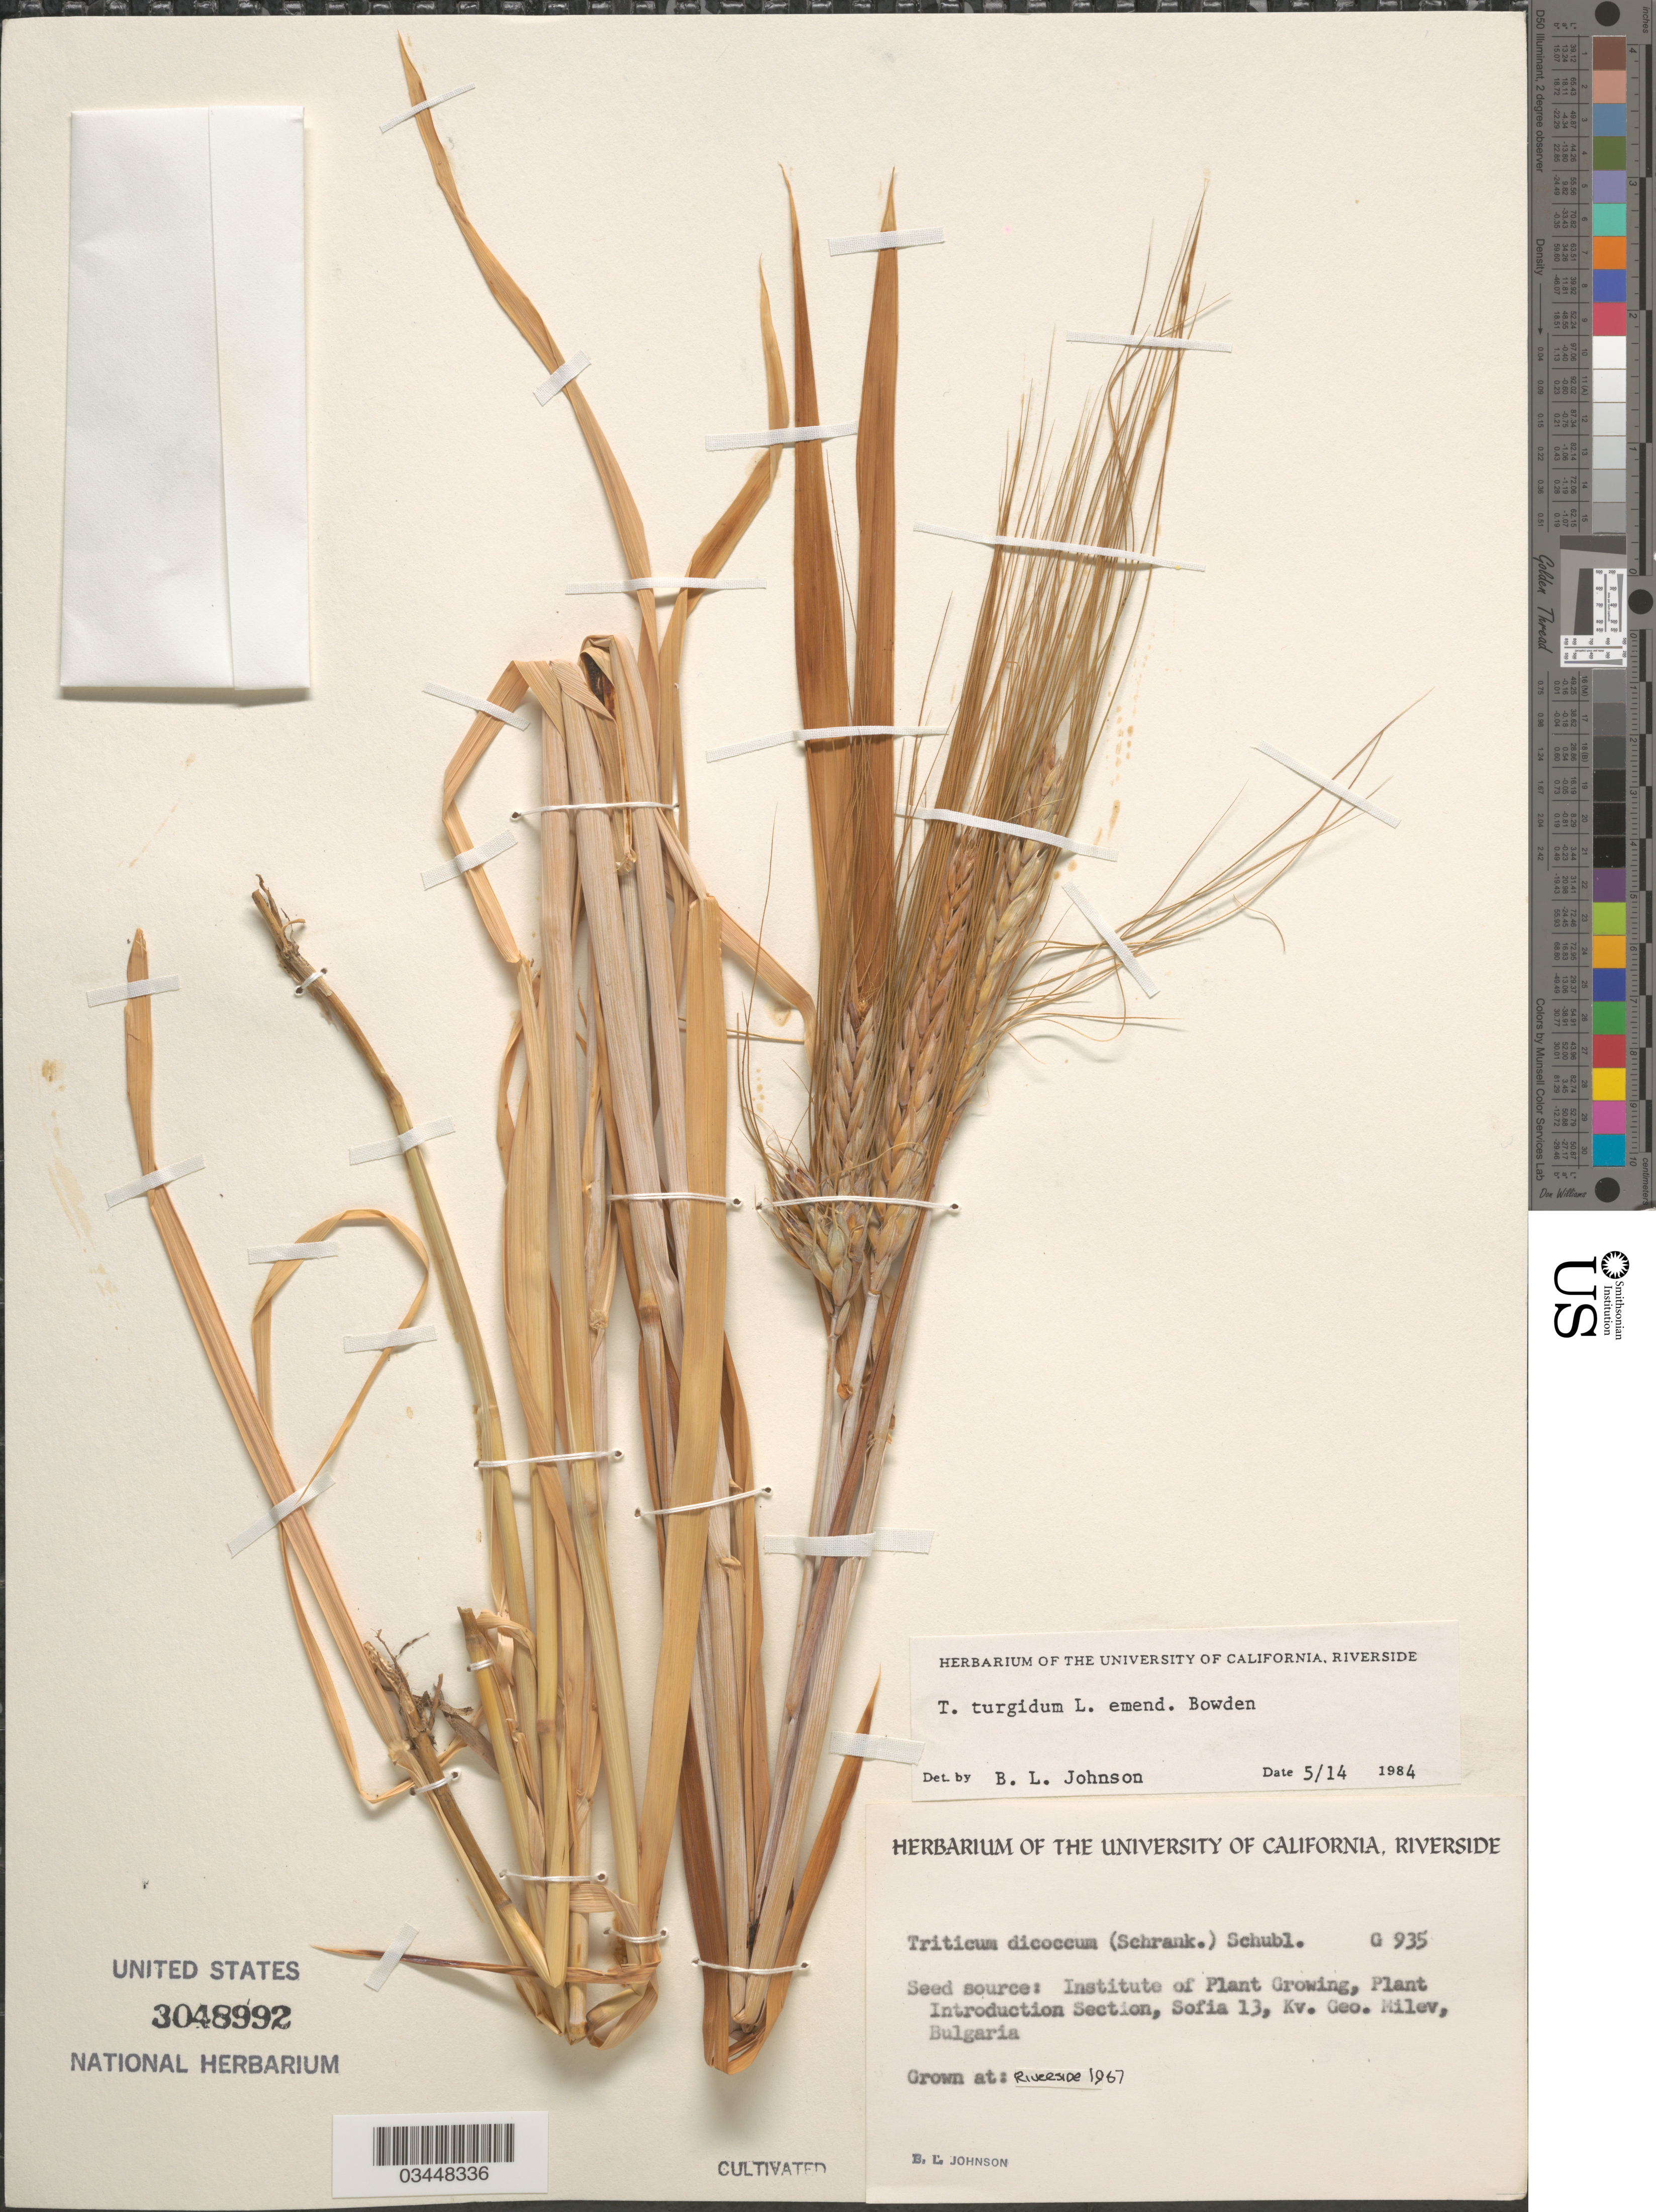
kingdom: Plantae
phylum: Tracheophyta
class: Liliopsida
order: Poales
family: Poaceae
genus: Triticum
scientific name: Triticum turgidum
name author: L.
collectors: B. Johnson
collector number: G935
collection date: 1967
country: United States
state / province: California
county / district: Riverside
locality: Riverside.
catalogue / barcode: US 3048992